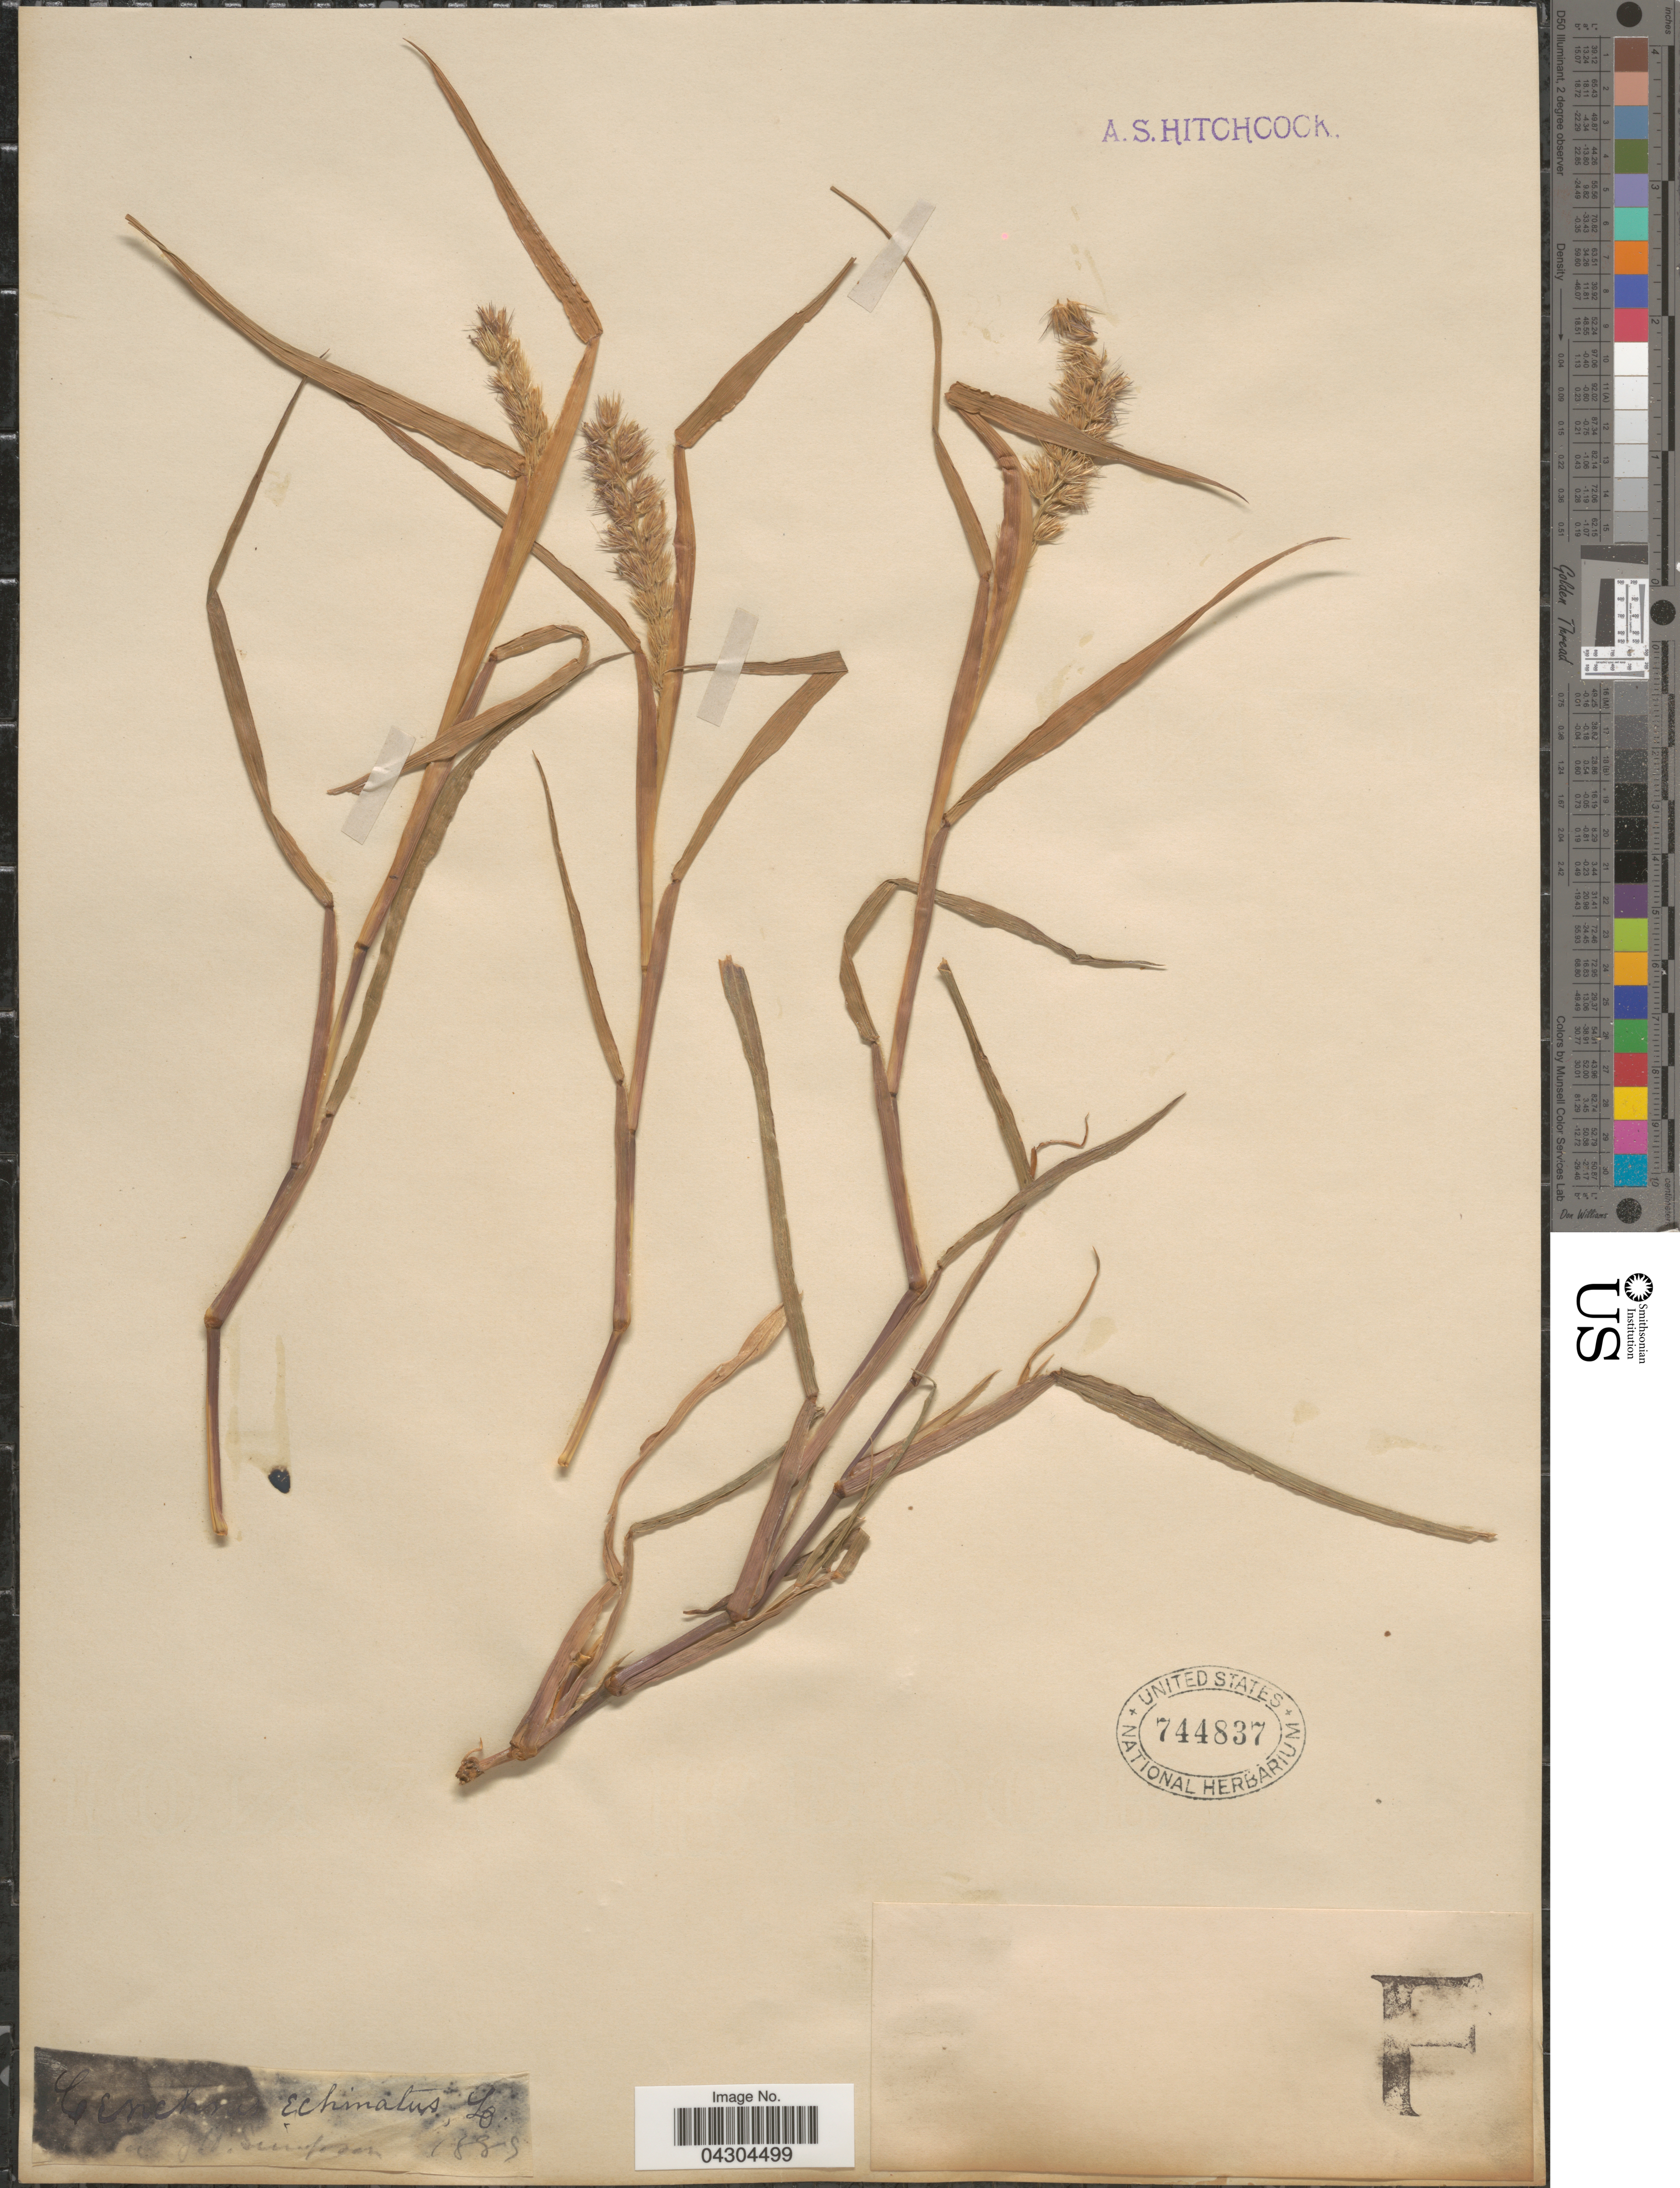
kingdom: Plantae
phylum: Tracheophyta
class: Liliopsida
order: Poales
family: Poaceae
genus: Cenchrus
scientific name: Cenchrus echinatus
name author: L.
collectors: J. H. Simpson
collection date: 1885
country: United States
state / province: Florida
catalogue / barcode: US 744837